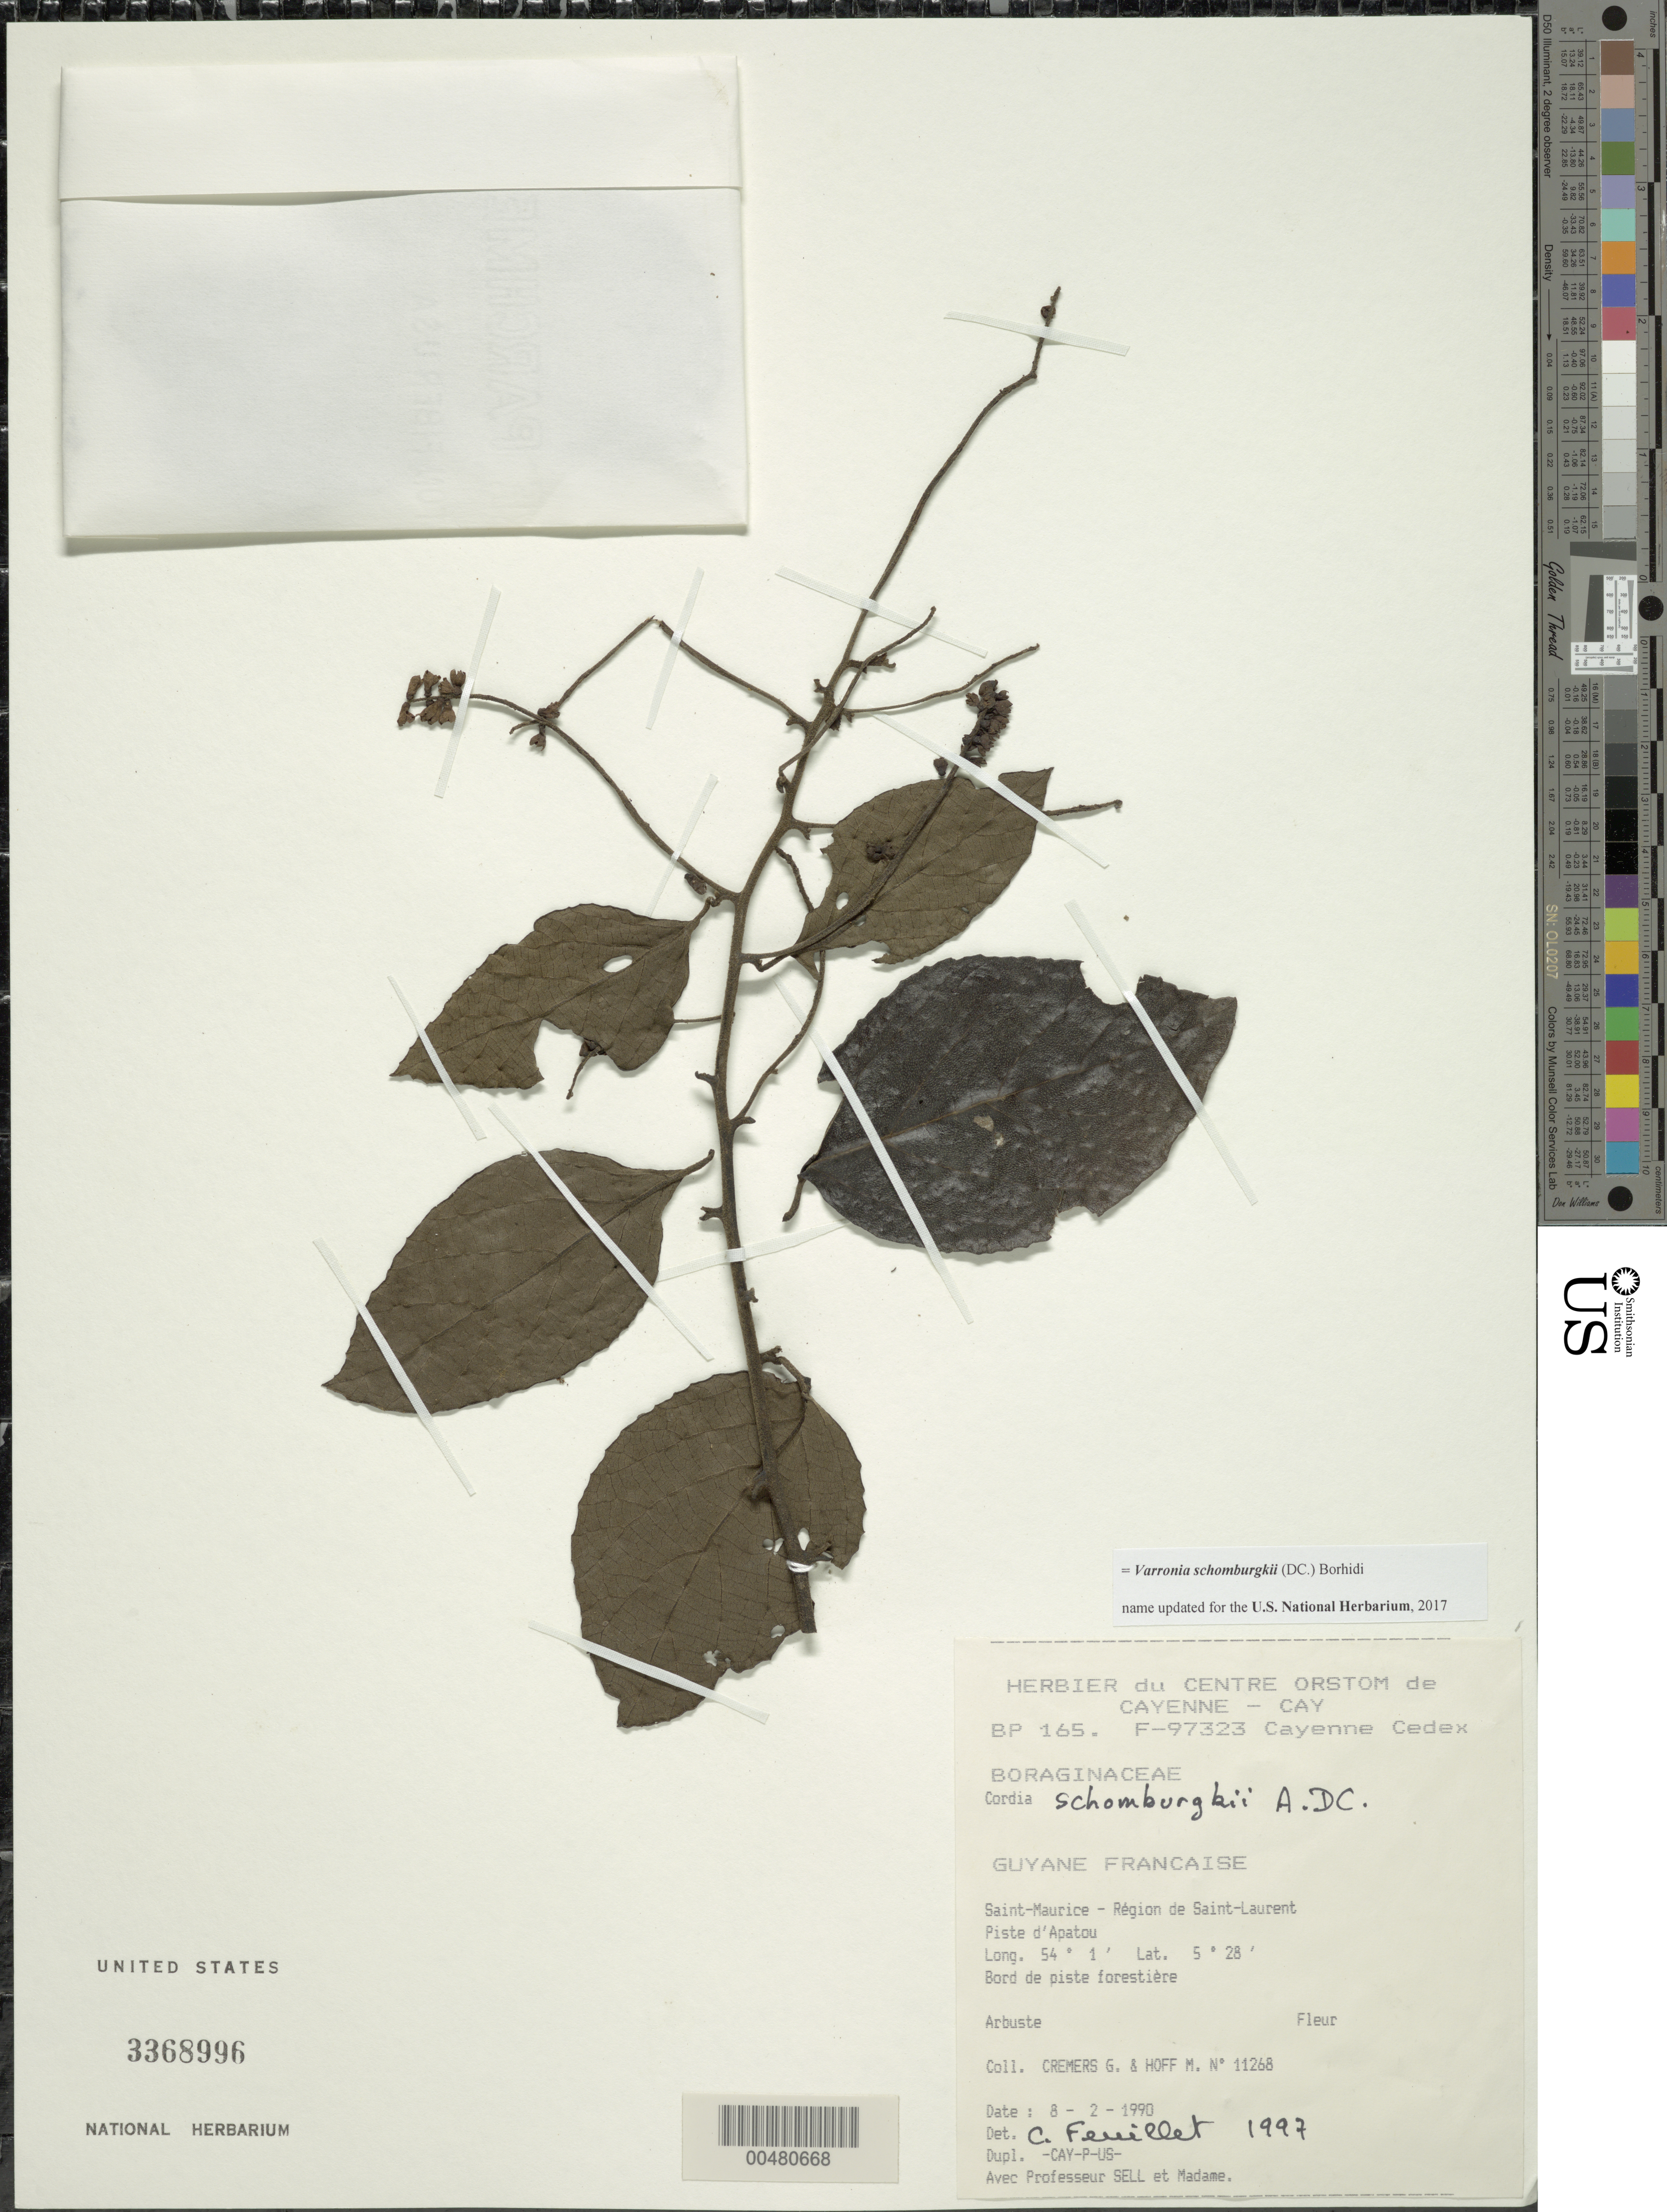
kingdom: Plantae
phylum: Tracheophyta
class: Magnoliopsida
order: Boraginales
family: Cordiaceae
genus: Varronia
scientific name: Varronia schomburgkii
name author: (DC.) Borhidi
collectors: G. Cremers & M. Hoff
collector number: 11268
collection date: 1990-02-08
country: French Guiana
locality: Guyane Francaise, Saint-Maurice, Région de Saint-Laurent, Piste d'Apatou.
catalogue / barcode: US 3368996